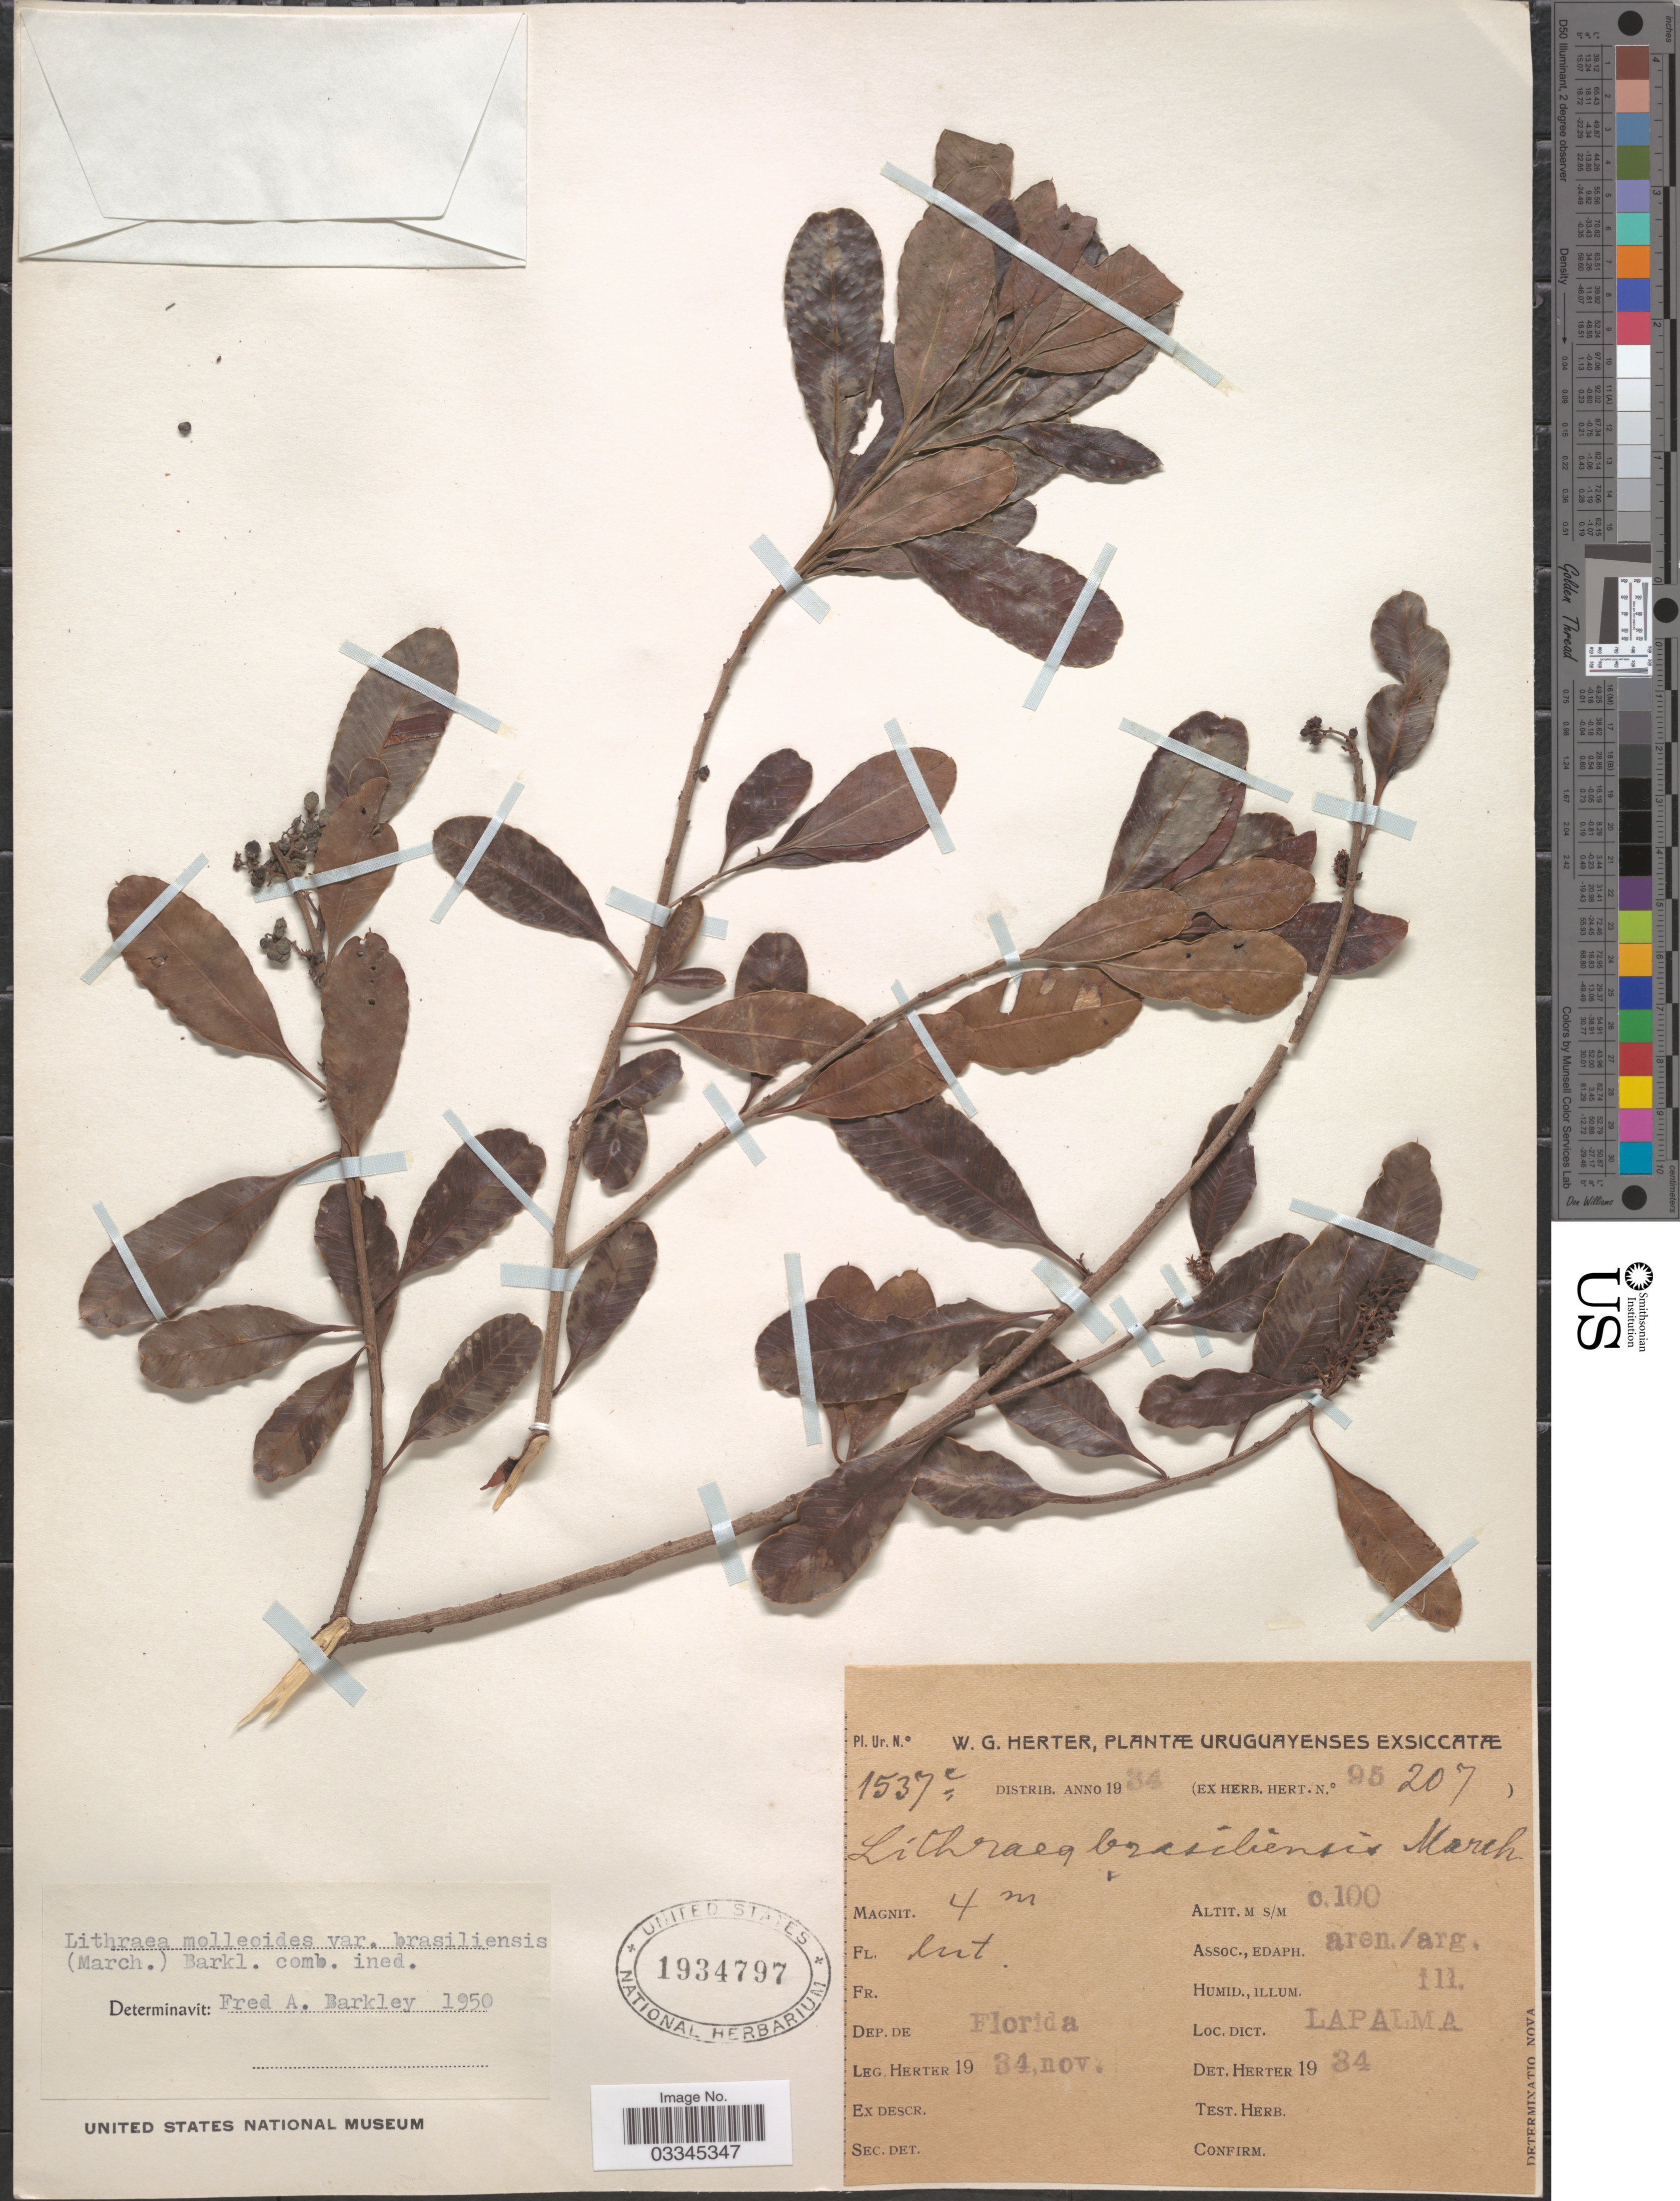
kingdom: Plantae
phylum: Tracheophyta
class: Magnoliopsida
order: Sapindales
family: Anacardiaceae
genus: Lithraea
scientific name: Lithraea brasiliensis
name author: Marchand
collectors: W. G. Herter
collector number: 95207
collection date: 1934-11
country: Uruguay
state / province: Florida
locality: Dep. de Florida.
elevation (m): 100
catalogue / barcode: US 1934797